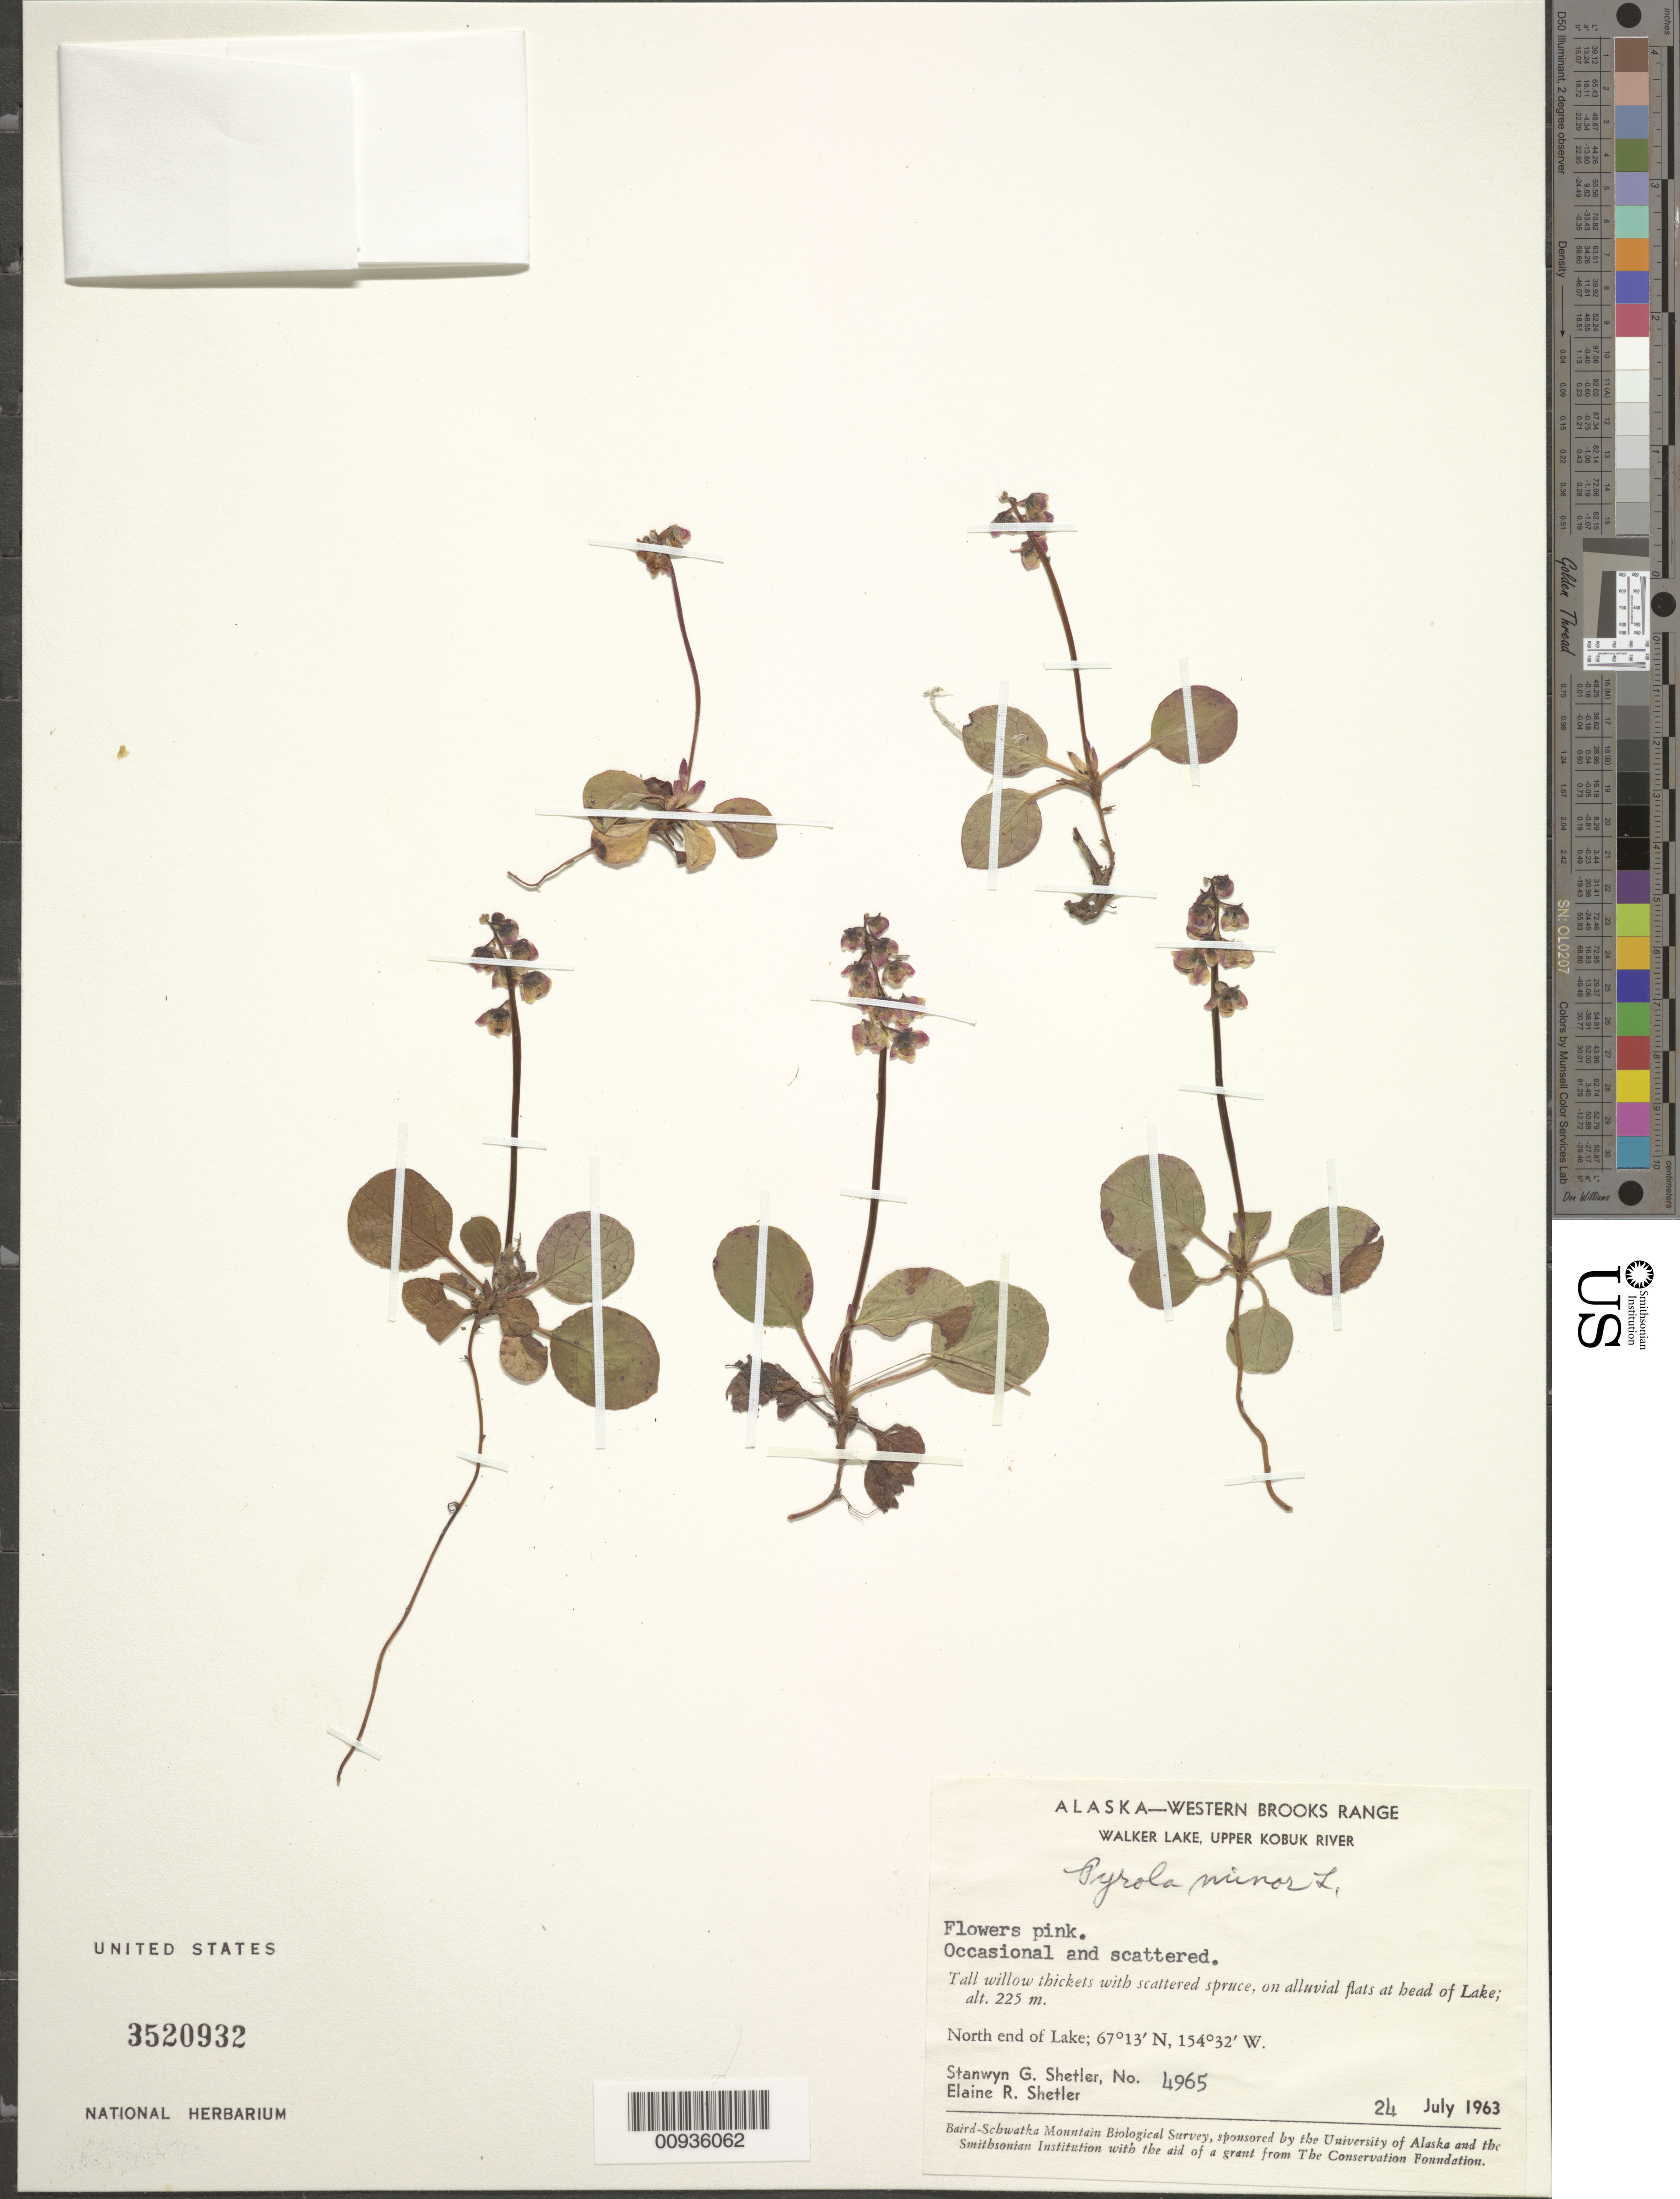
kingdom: Plantae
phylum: Tracheophyta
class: Magnoliopsida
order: Ericales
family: Ericaceae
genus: Pyrola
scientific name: Pyrola minor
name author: L.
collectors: S. Shetler & E. R. Shetler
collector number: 4965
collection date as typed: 24 Jul 1963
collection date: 1963-07-24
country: United States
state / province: Alaska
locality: North end of Walker Lake. Western Brooks Range, Upper Kobuk River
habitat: Tall willow thickets with scattered spruce, on alluvial flats at head of Lake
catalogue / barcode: US 3520932